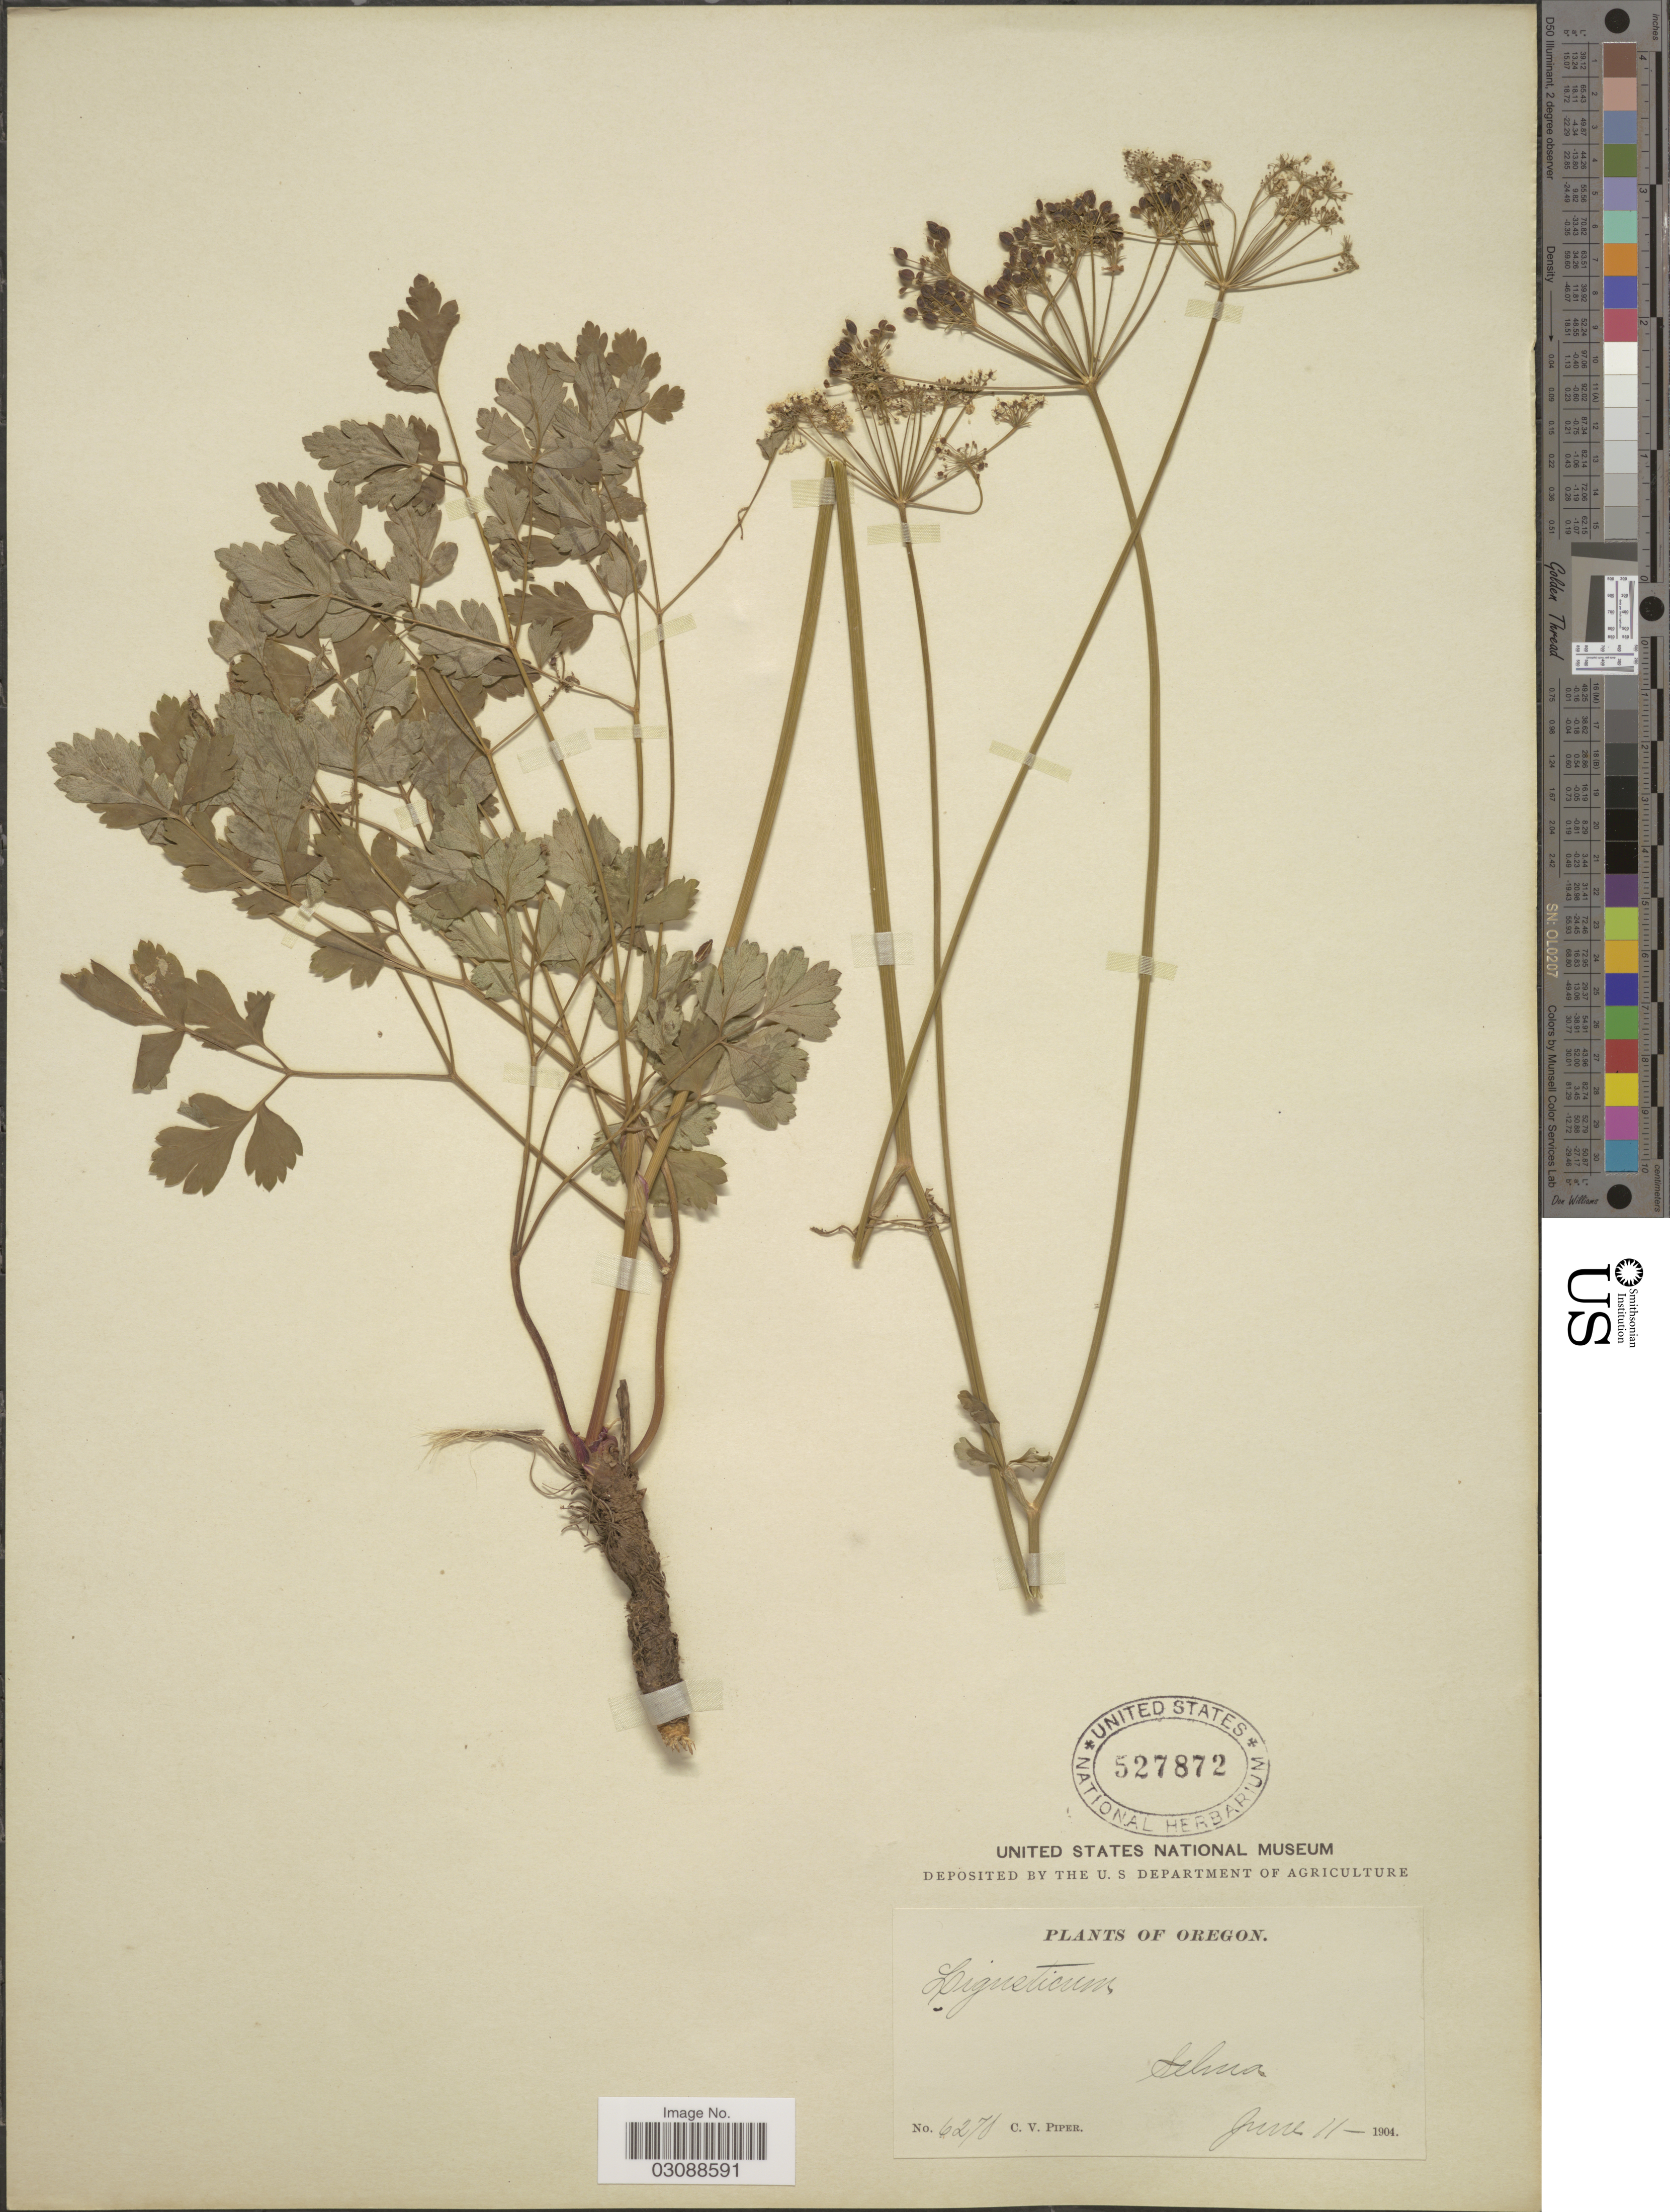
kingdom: Plantae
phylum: Tracheophyta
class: Magnoliopsida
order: Apiales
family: Apiaceae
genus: Ligusticum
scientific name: Ligusticum apiodorum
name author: (A. Gray) J.M. Coult. & Rose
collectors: C. V. Piper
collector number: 6270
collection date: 1904-06-11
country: United States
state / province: Oregon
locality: Selma.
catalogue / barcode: US 527872